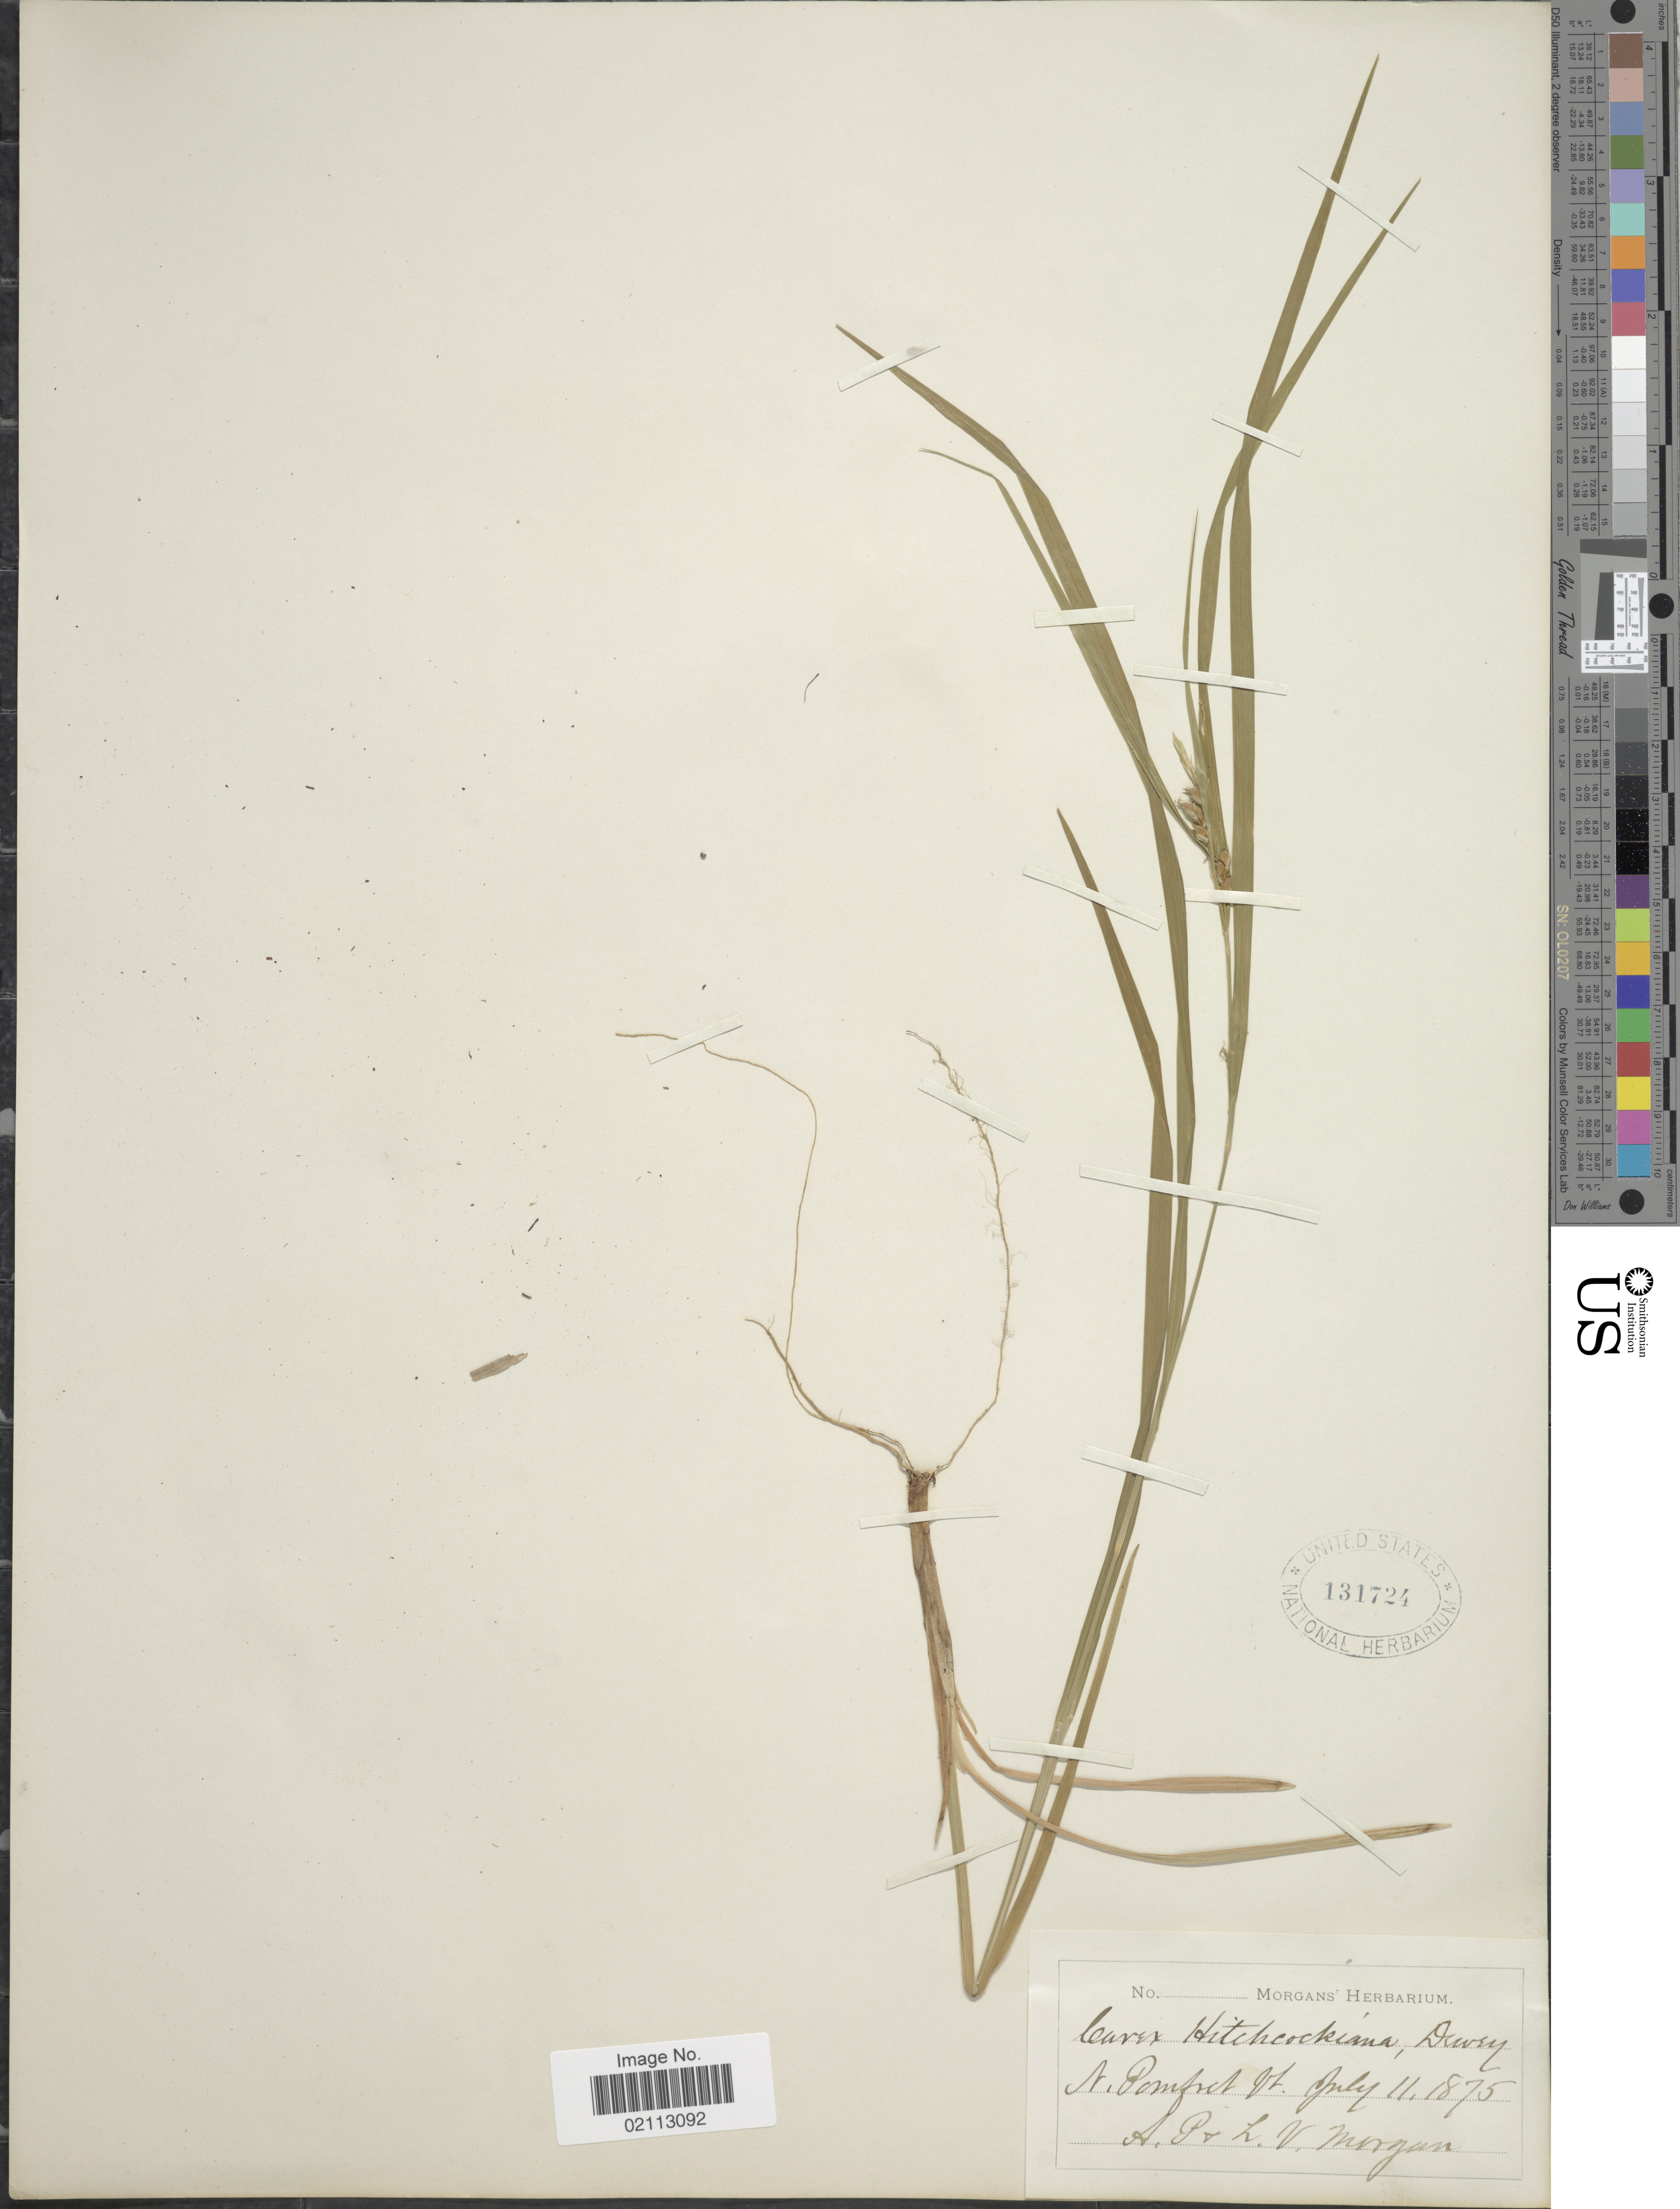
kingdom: Plantae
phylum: Tracheophyta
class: Liliopsida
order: Poales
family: Cyperaceae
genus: Carex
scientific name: Carex hitchcockiana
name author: Dewey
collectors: A. Morgan & L. Morgan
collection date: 1875-07-11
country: United States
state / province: Vermont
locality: N. Pomfret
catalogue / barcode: US 131724